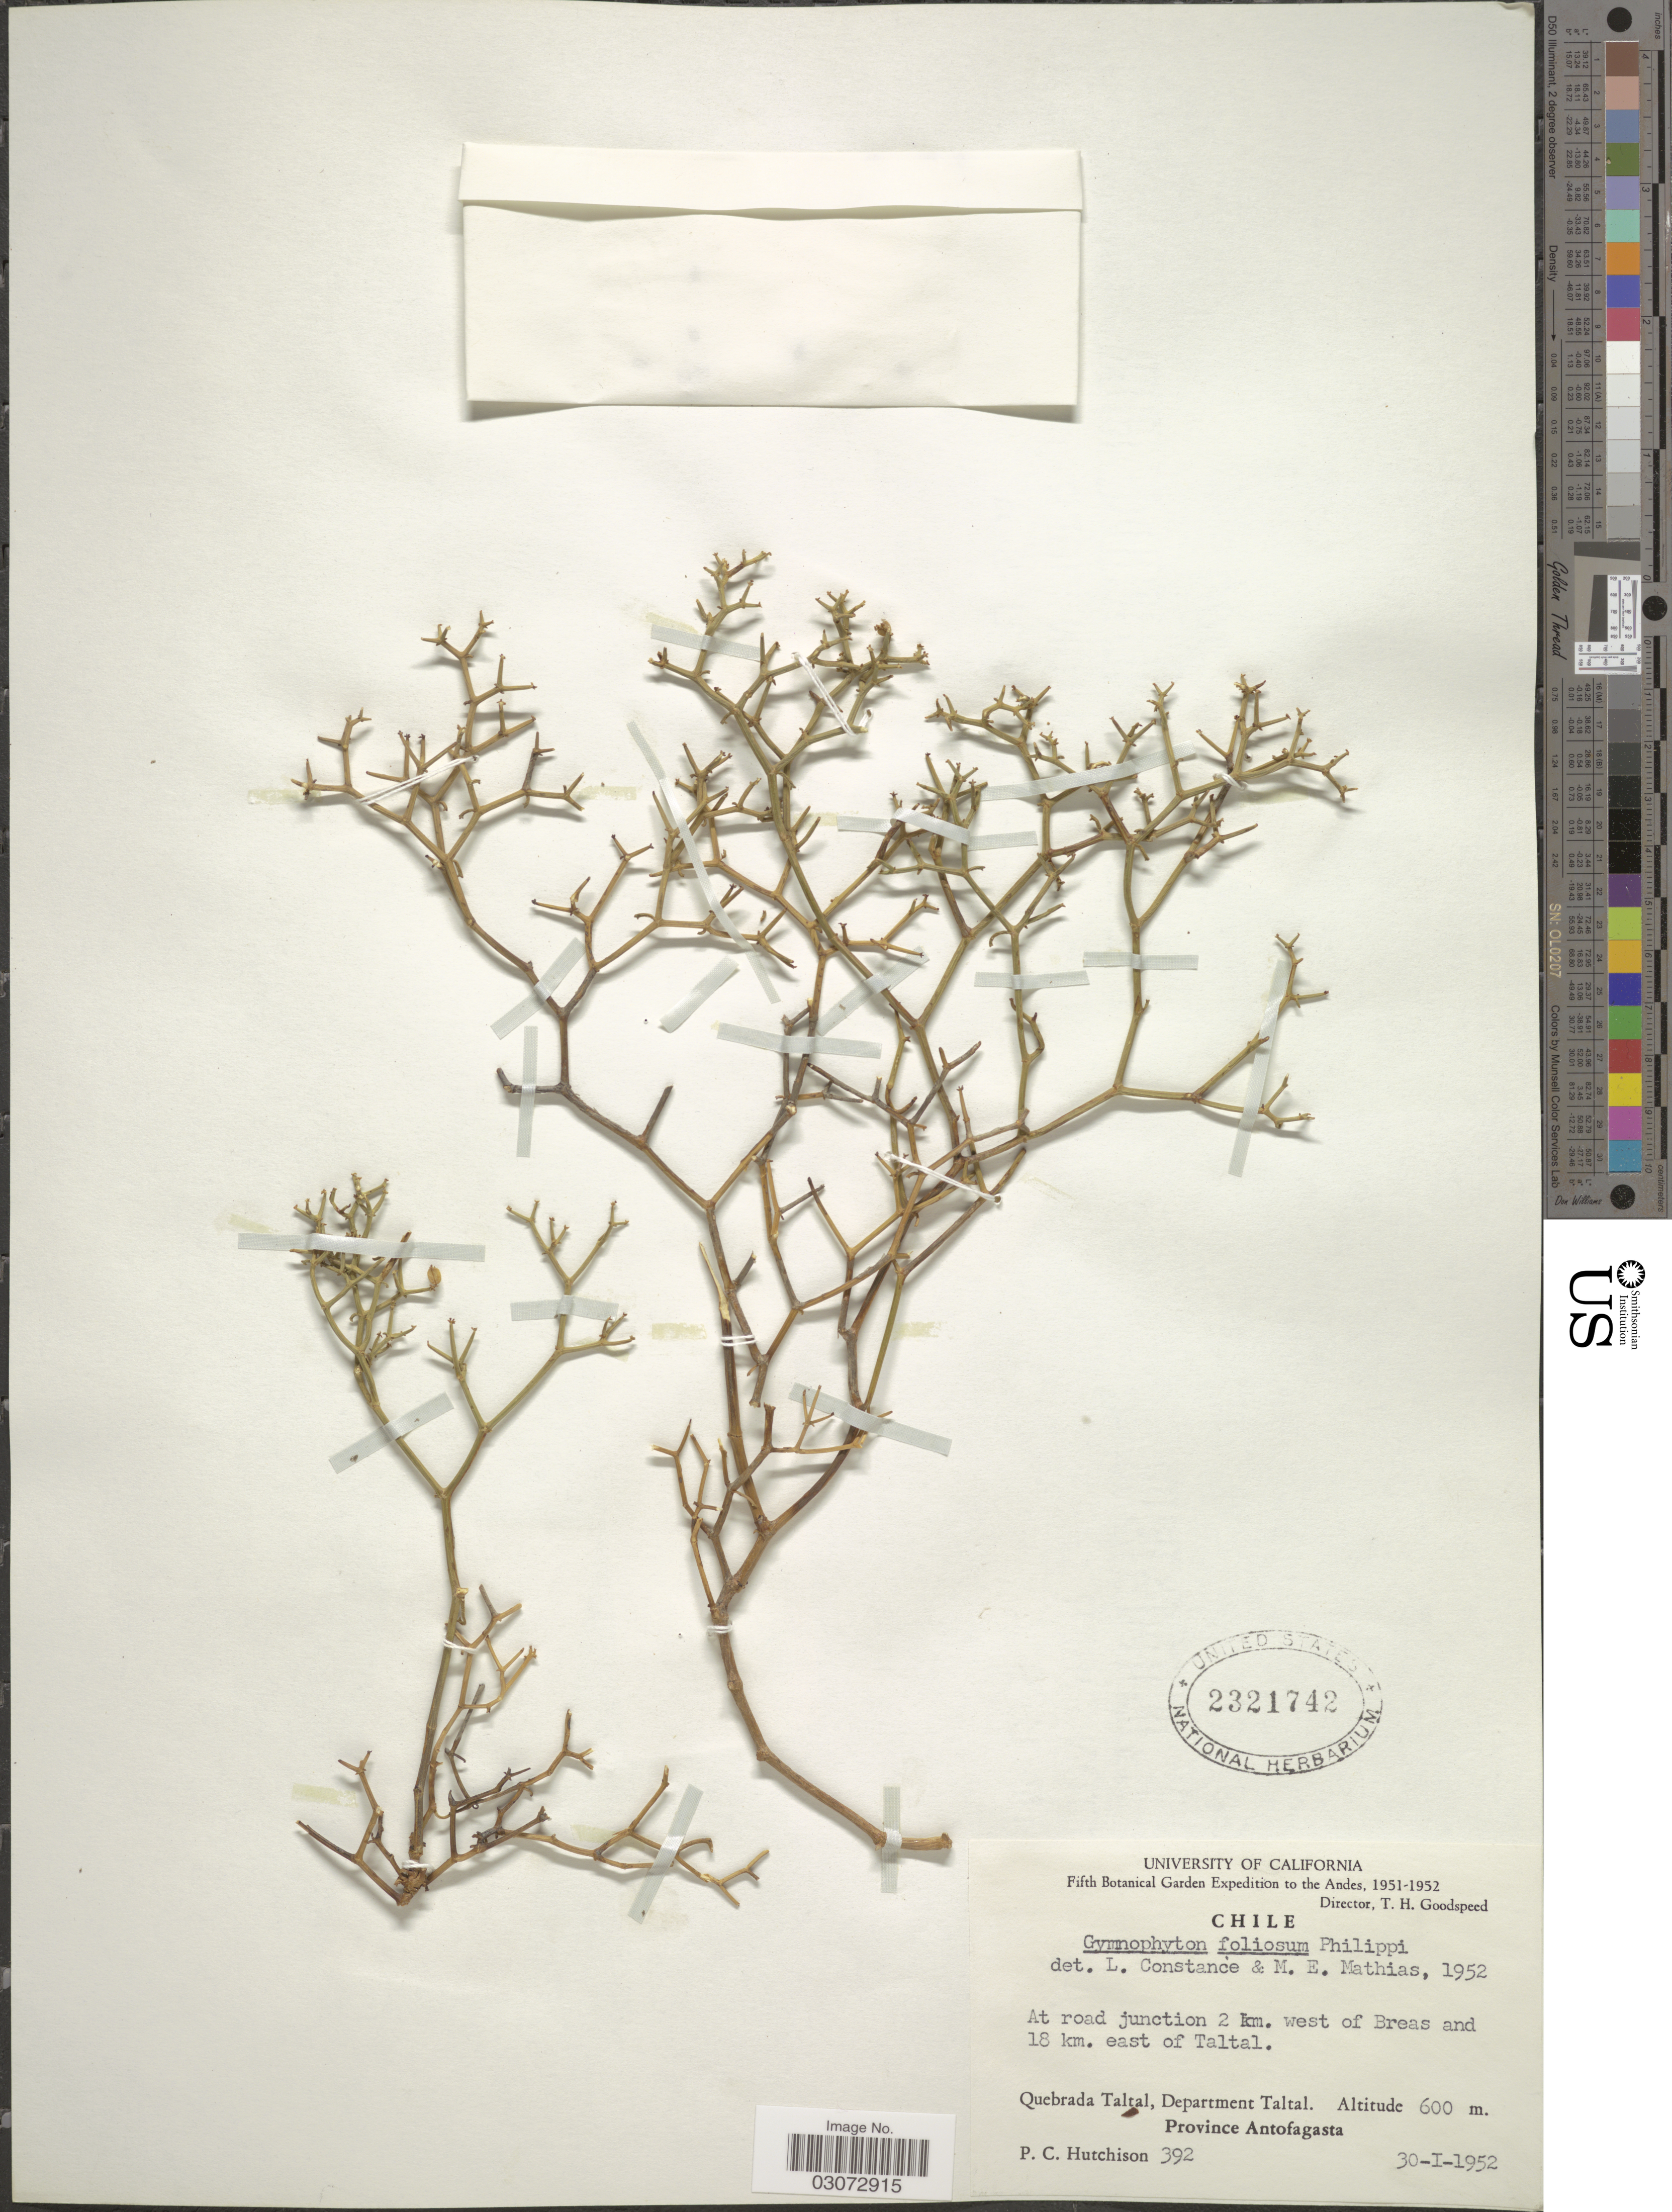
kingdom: Plantae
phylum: Tracheophyta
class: Magnoliopsida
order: Apiales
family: Apiaceae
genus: Gymnophyton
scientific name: Gymnophyton foliosum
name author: Phil.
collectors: P. C. Hutchison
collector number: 392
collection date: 1952-01-30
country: Chile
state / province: Antofagasta (II)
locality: Andes. At road junction 2 km. west of Breas and 18 km. east of Taltal. Quebrada Taltal, Department Taltal.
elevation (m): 600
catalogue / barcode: US 2321742